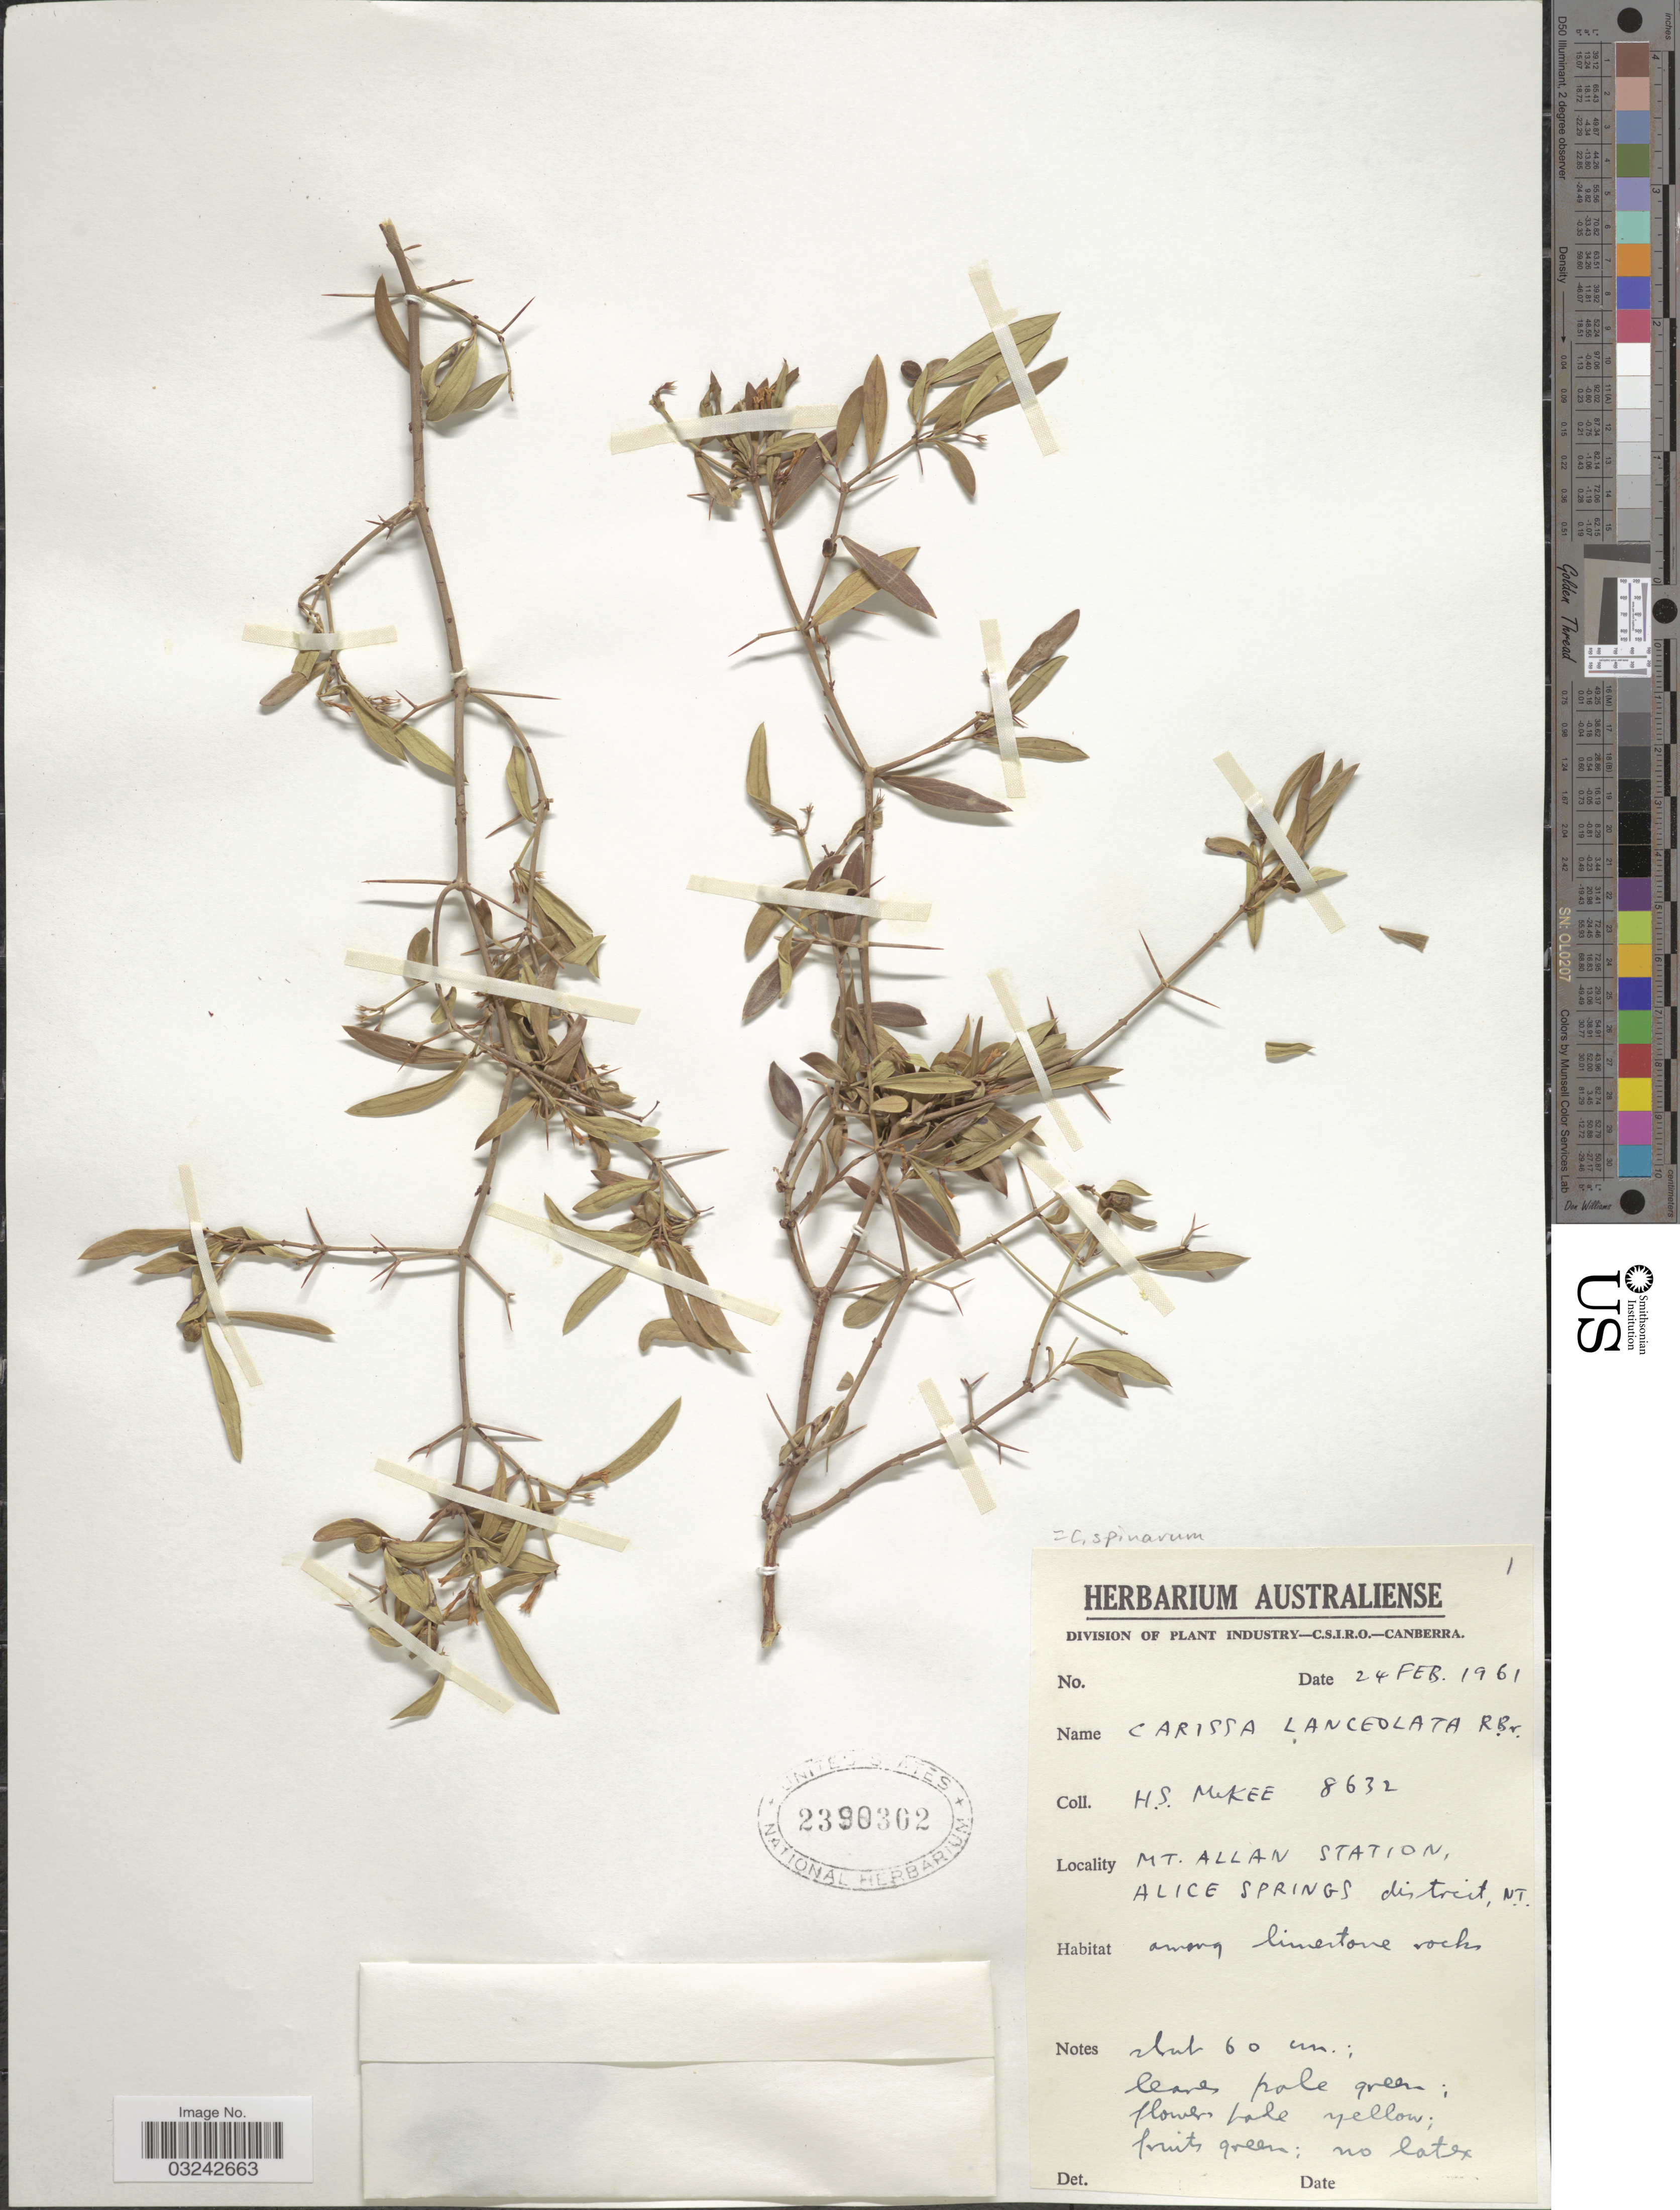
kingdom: Plantae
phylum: Tracheophyta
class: Magnoliopsida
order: Gentianales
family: Apocynaceae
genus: Carissa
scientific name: Carissa spinarum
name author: L.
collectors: H. S. McKee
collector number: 8632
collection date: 1961-02-24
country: Australia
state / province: Northern Territory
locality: Mt. Allan Station, Alice Springs district, N.T.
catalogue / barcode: US 2390302